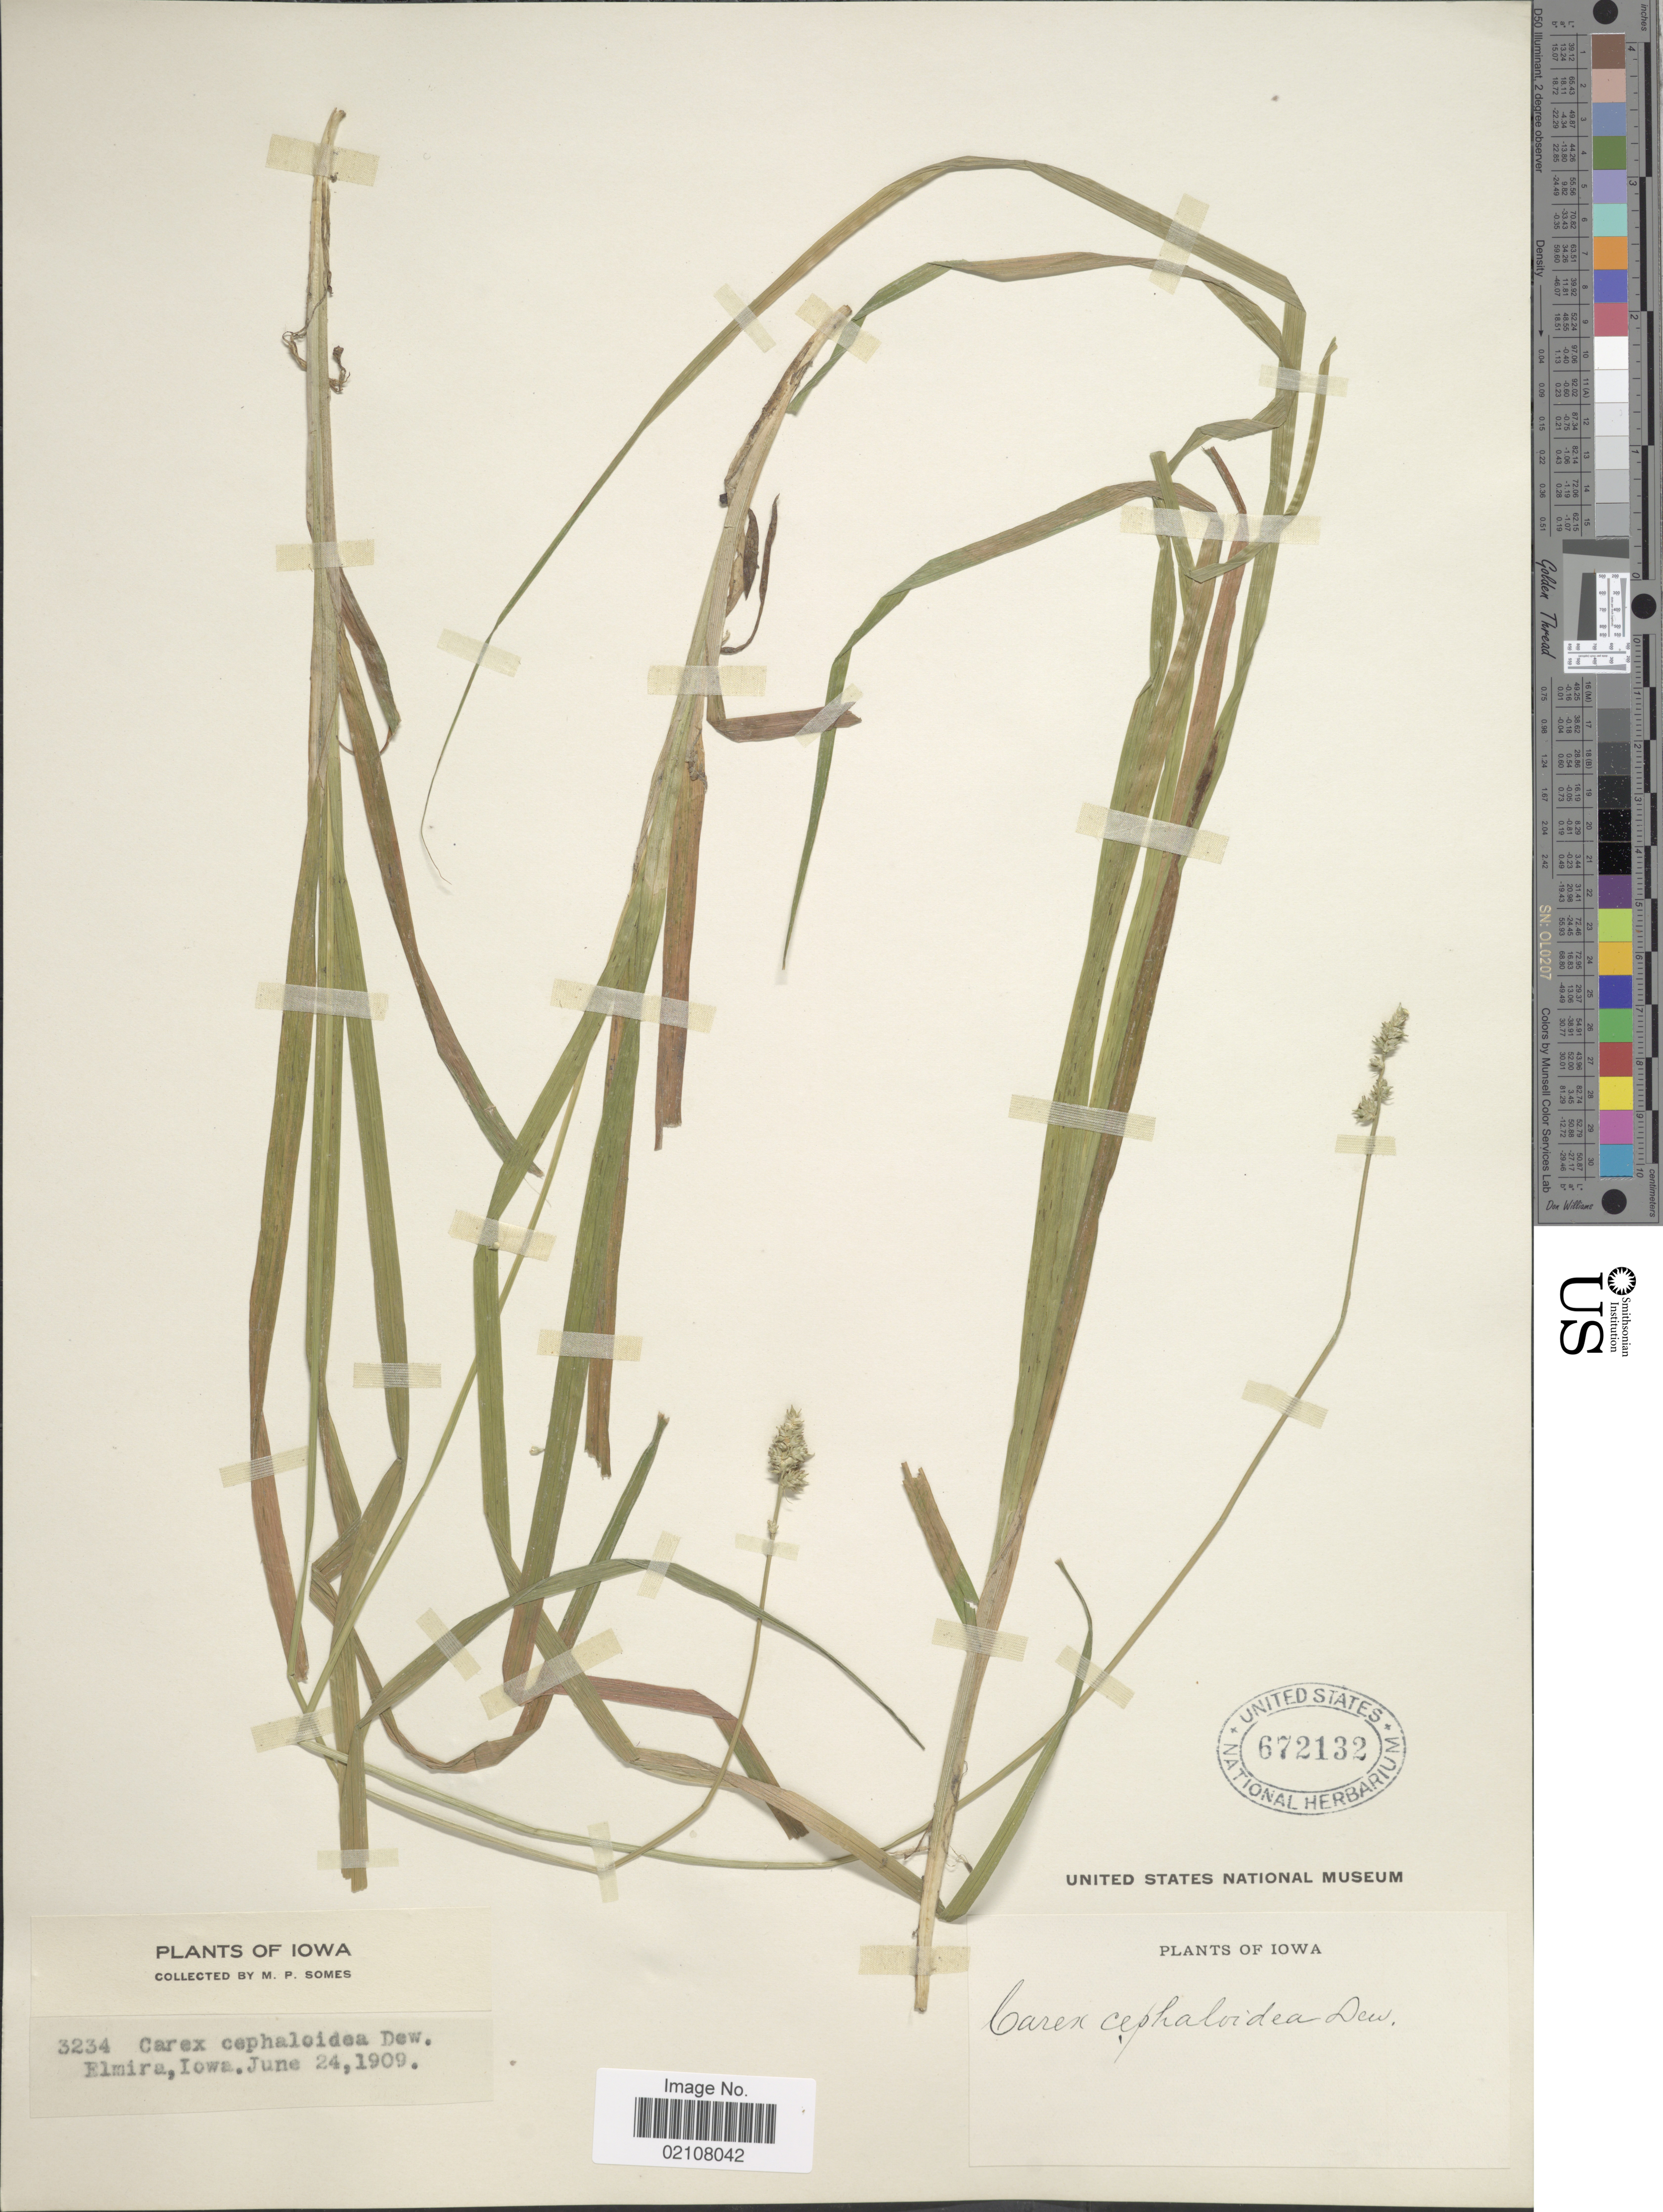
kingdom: Plantae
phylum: Tracheophyta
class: Liliopsida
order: Poales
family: Cyperaceae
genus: Carex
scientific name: Carex cephaloidea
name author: (Dewey) Dewey ex Boott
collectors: M. Somes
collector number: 3234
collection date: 1909-06-24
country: United States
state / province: Iowa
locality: Elmira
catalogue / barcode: US 672132